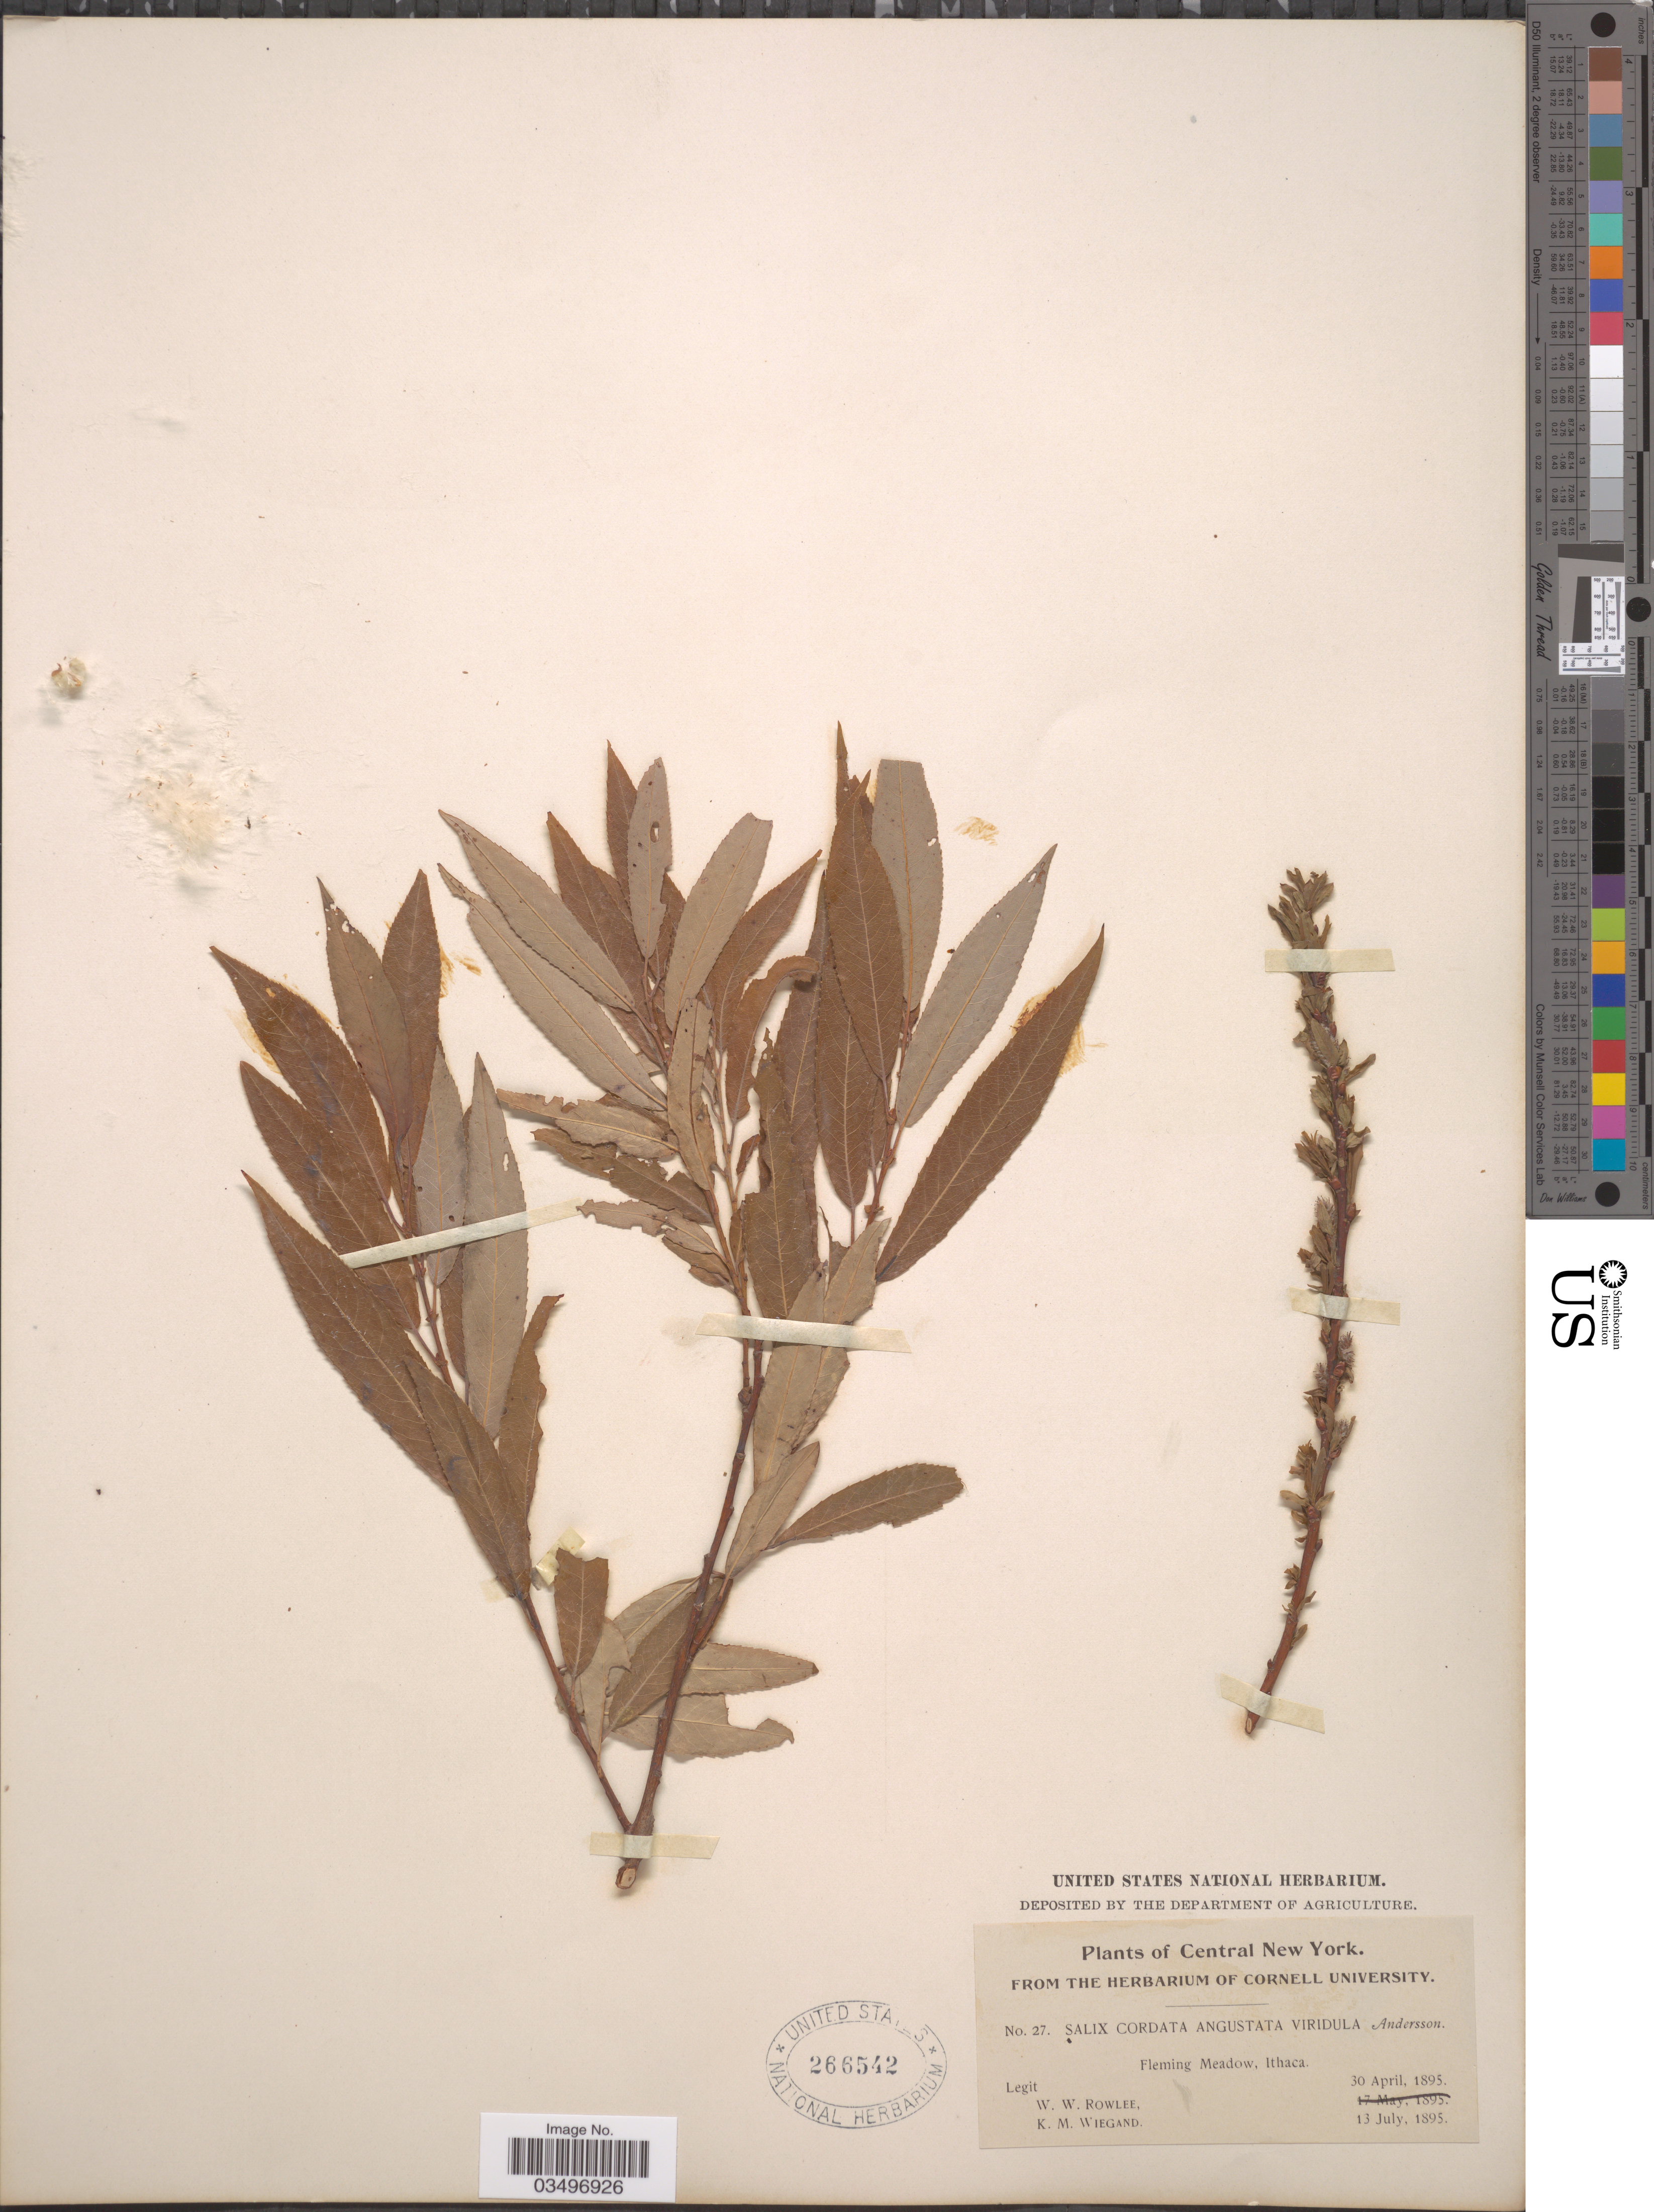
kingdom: Plantae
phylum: Tracheophyta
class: Magnoliopsida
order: Malpighiales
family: Salicaceae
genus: Salix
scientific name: Salix eriocephala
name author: Michx.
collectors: W. W. Rowlee & K. M. Wiegand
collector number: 27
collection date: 1895-04-30/1895-07-13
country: United States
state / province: New York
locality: Central New York. Fleming Meadow, Ithaca.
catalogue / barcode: US 266542